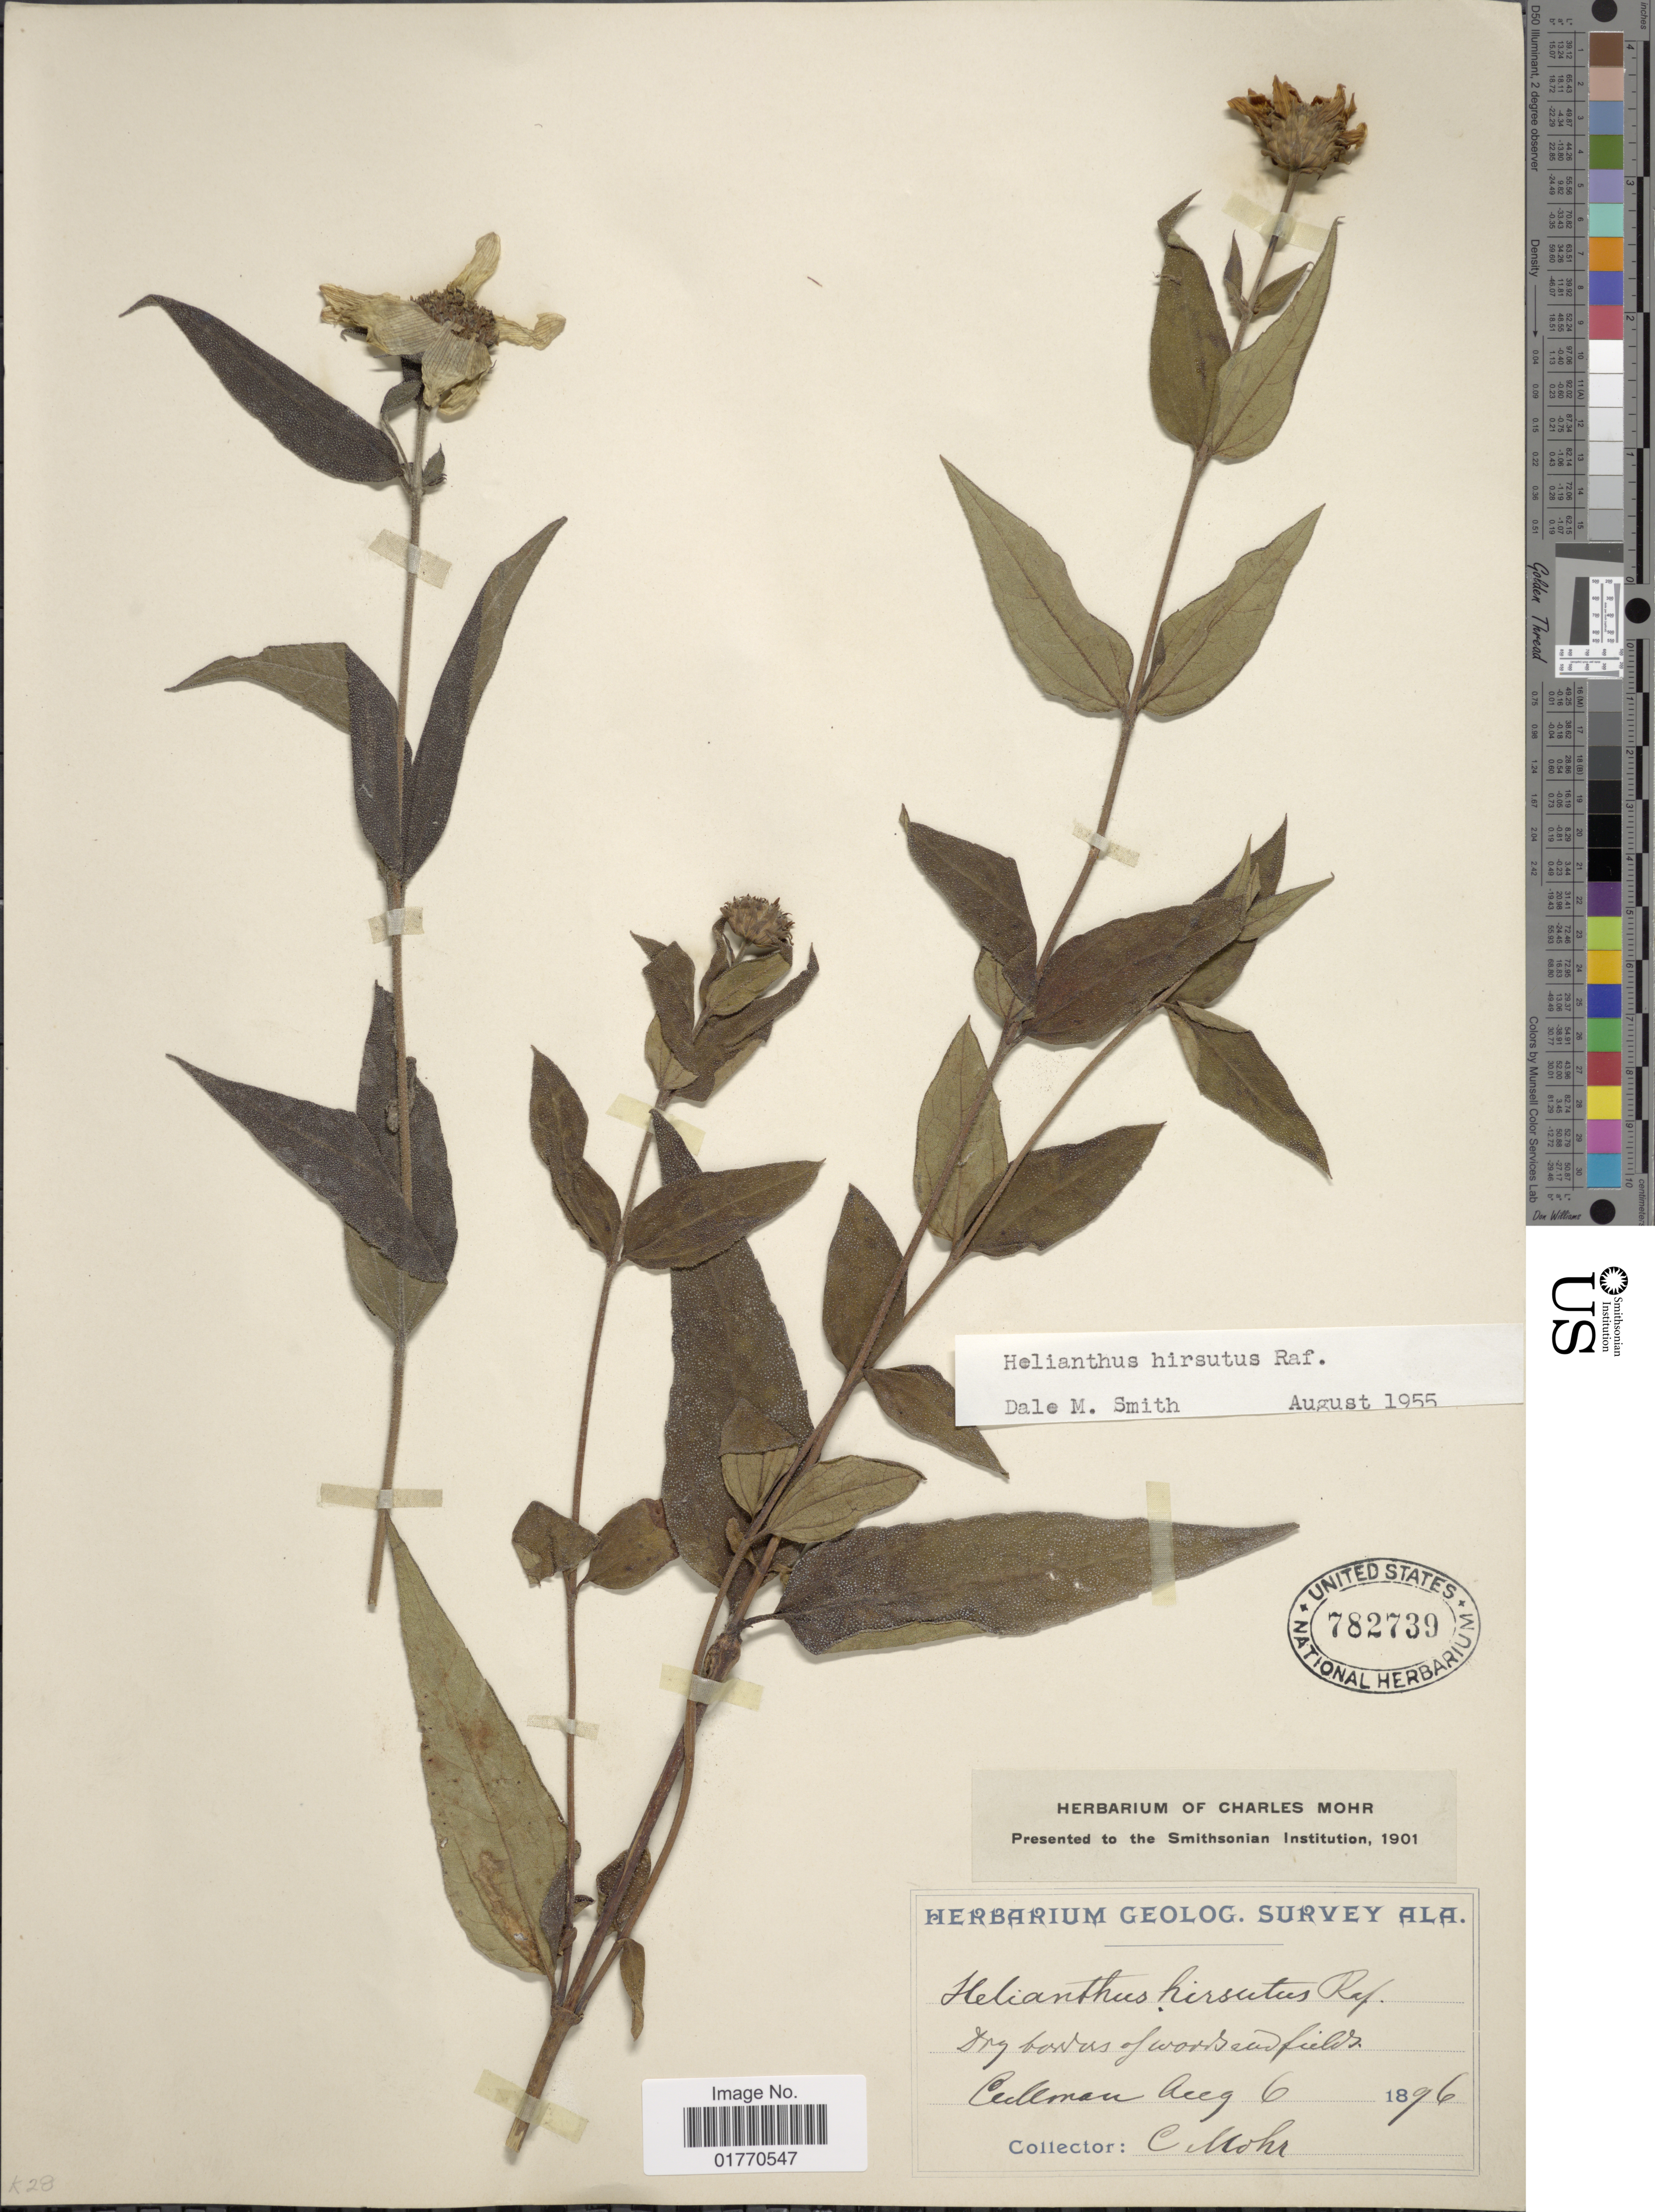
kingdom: Plantae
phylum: Tracheophyta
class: Magnoliopsida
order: Asterales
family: Asteraceae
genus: Helianthus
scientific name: Helianthus hirsutus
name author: Raf.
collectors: Mohr, C. T. (herbarium)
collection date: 1896-08-06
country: United States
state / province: Alabama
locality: Cullman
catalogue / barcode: US 782739